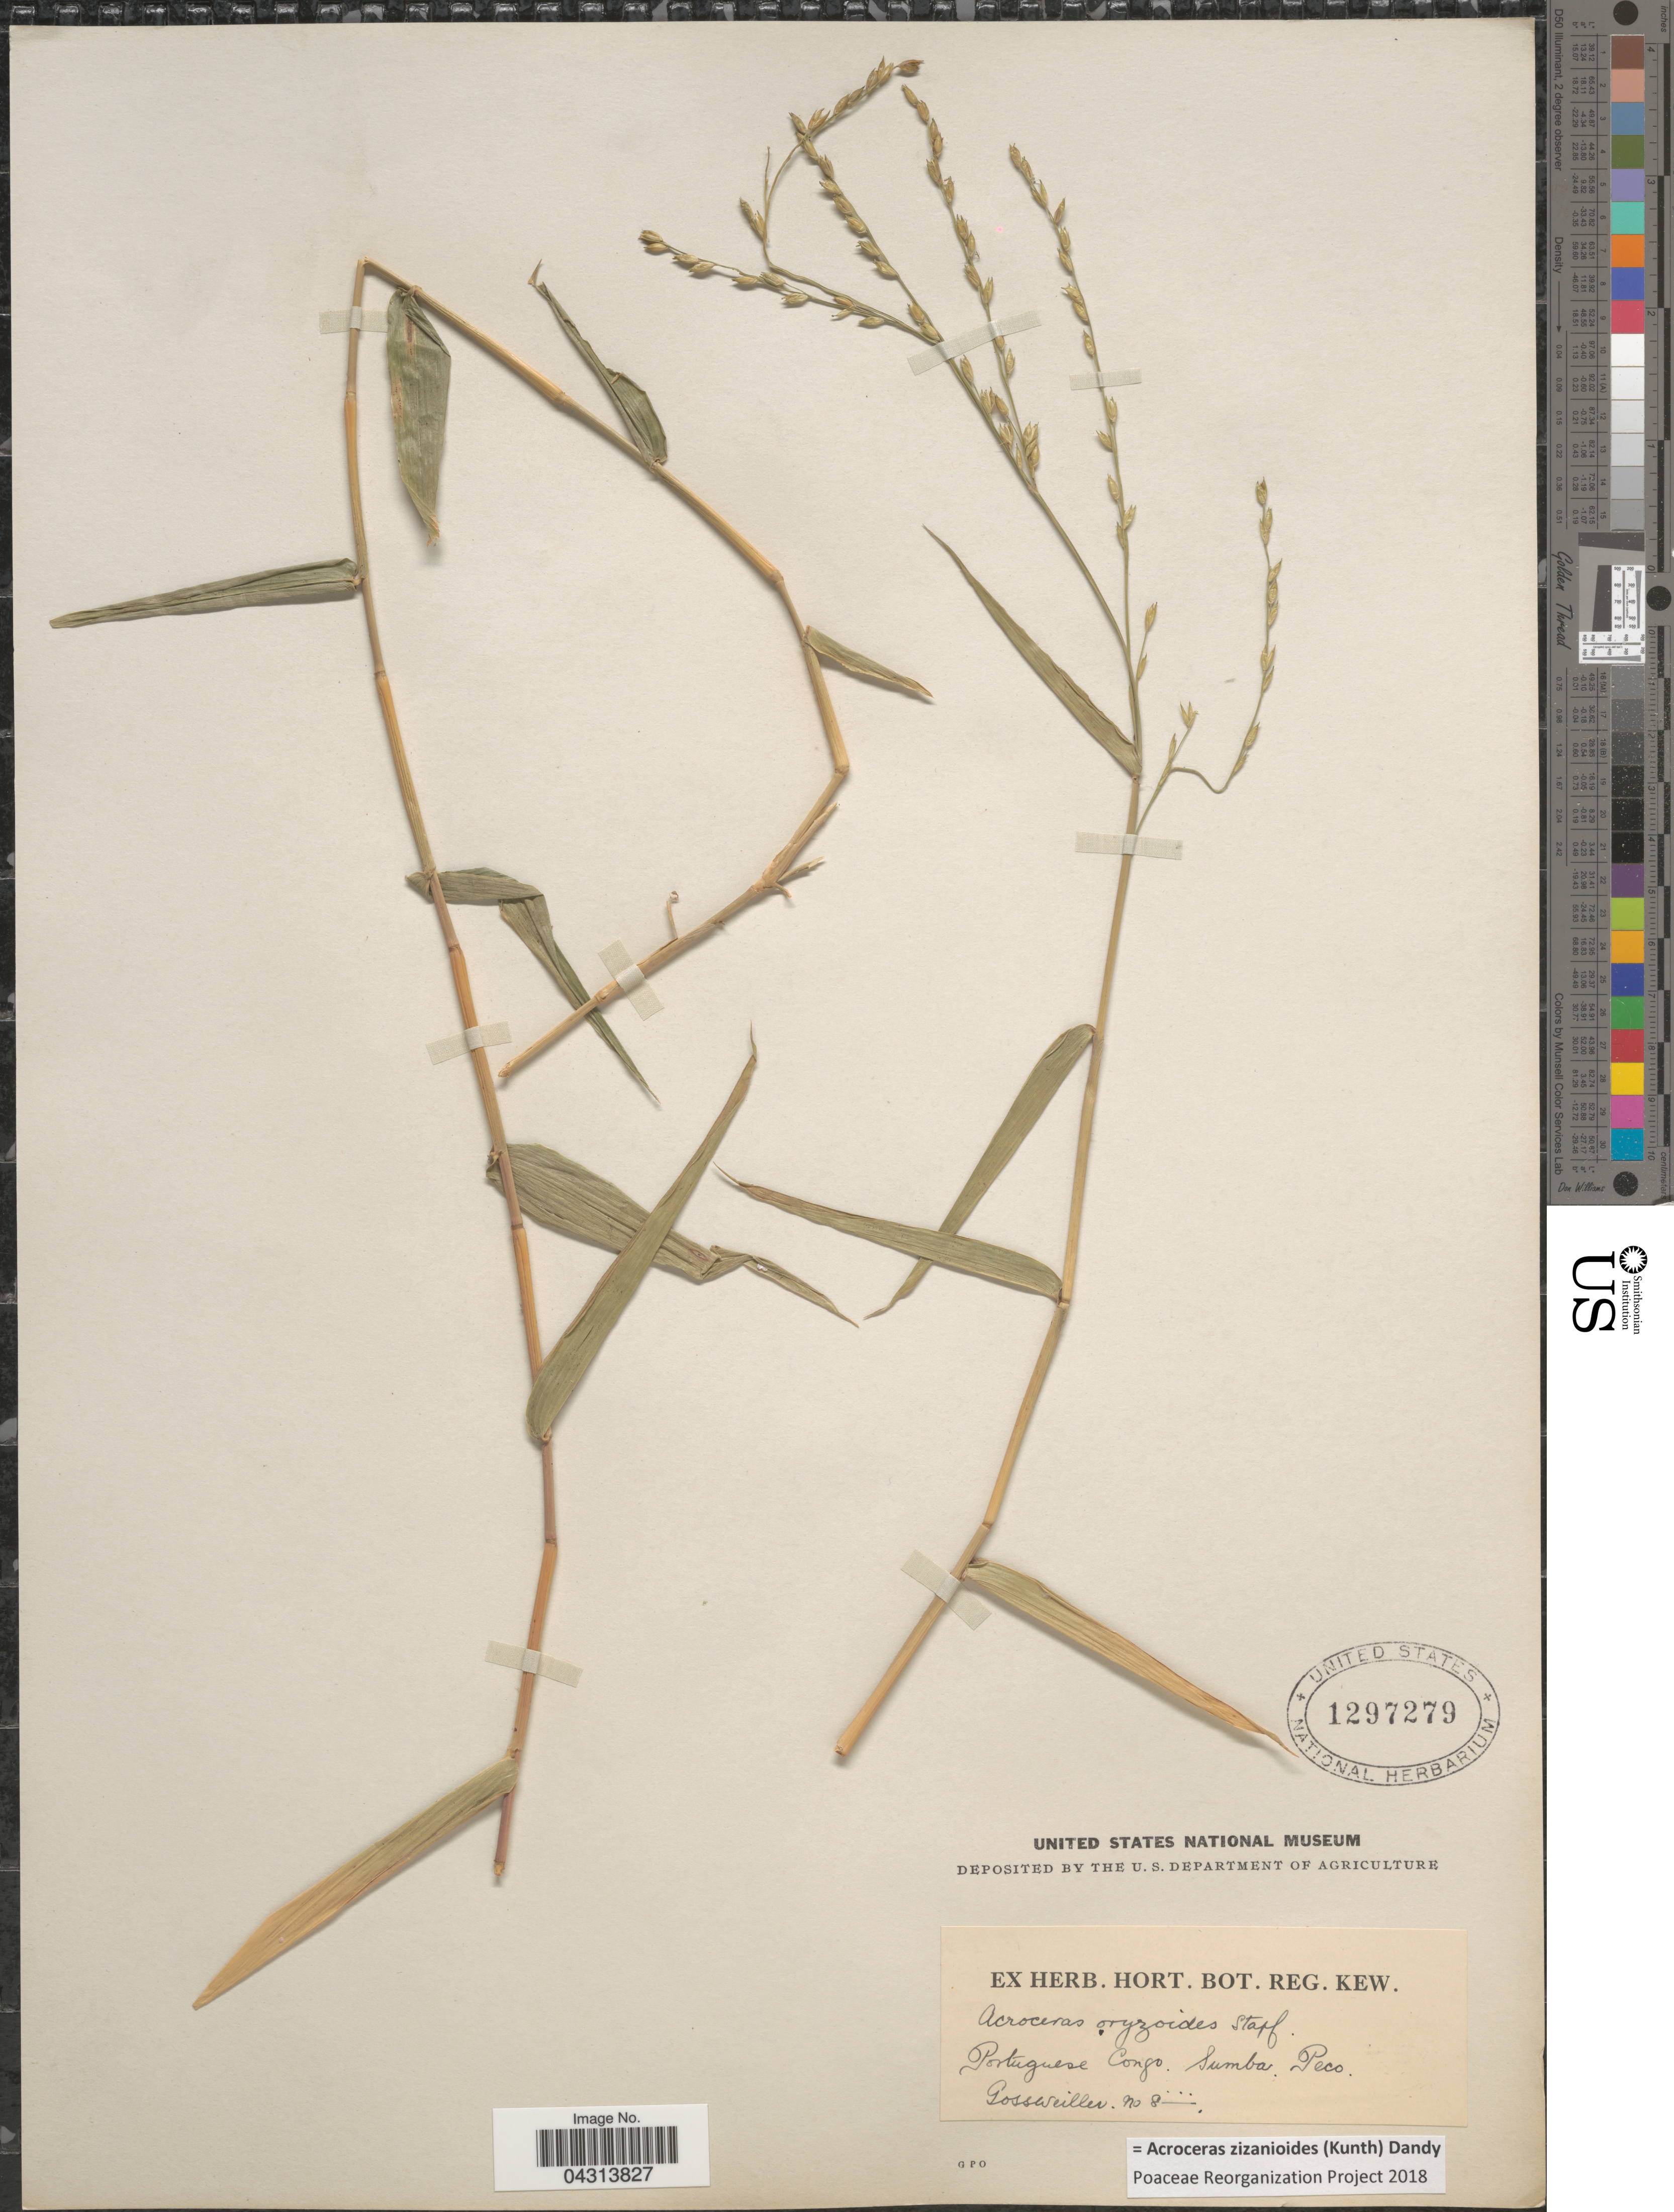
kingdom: Plantae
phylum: Tracheophyta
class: Liliopsida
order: Poales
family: Poaceae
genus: Acroceras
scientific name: Acroceras zizanioides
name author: (Kunth) Dandy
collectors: -. Gossweiler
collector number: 8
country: Angola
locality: Portuguese Congo. Sumba. Peco.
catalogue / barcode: US 1297279